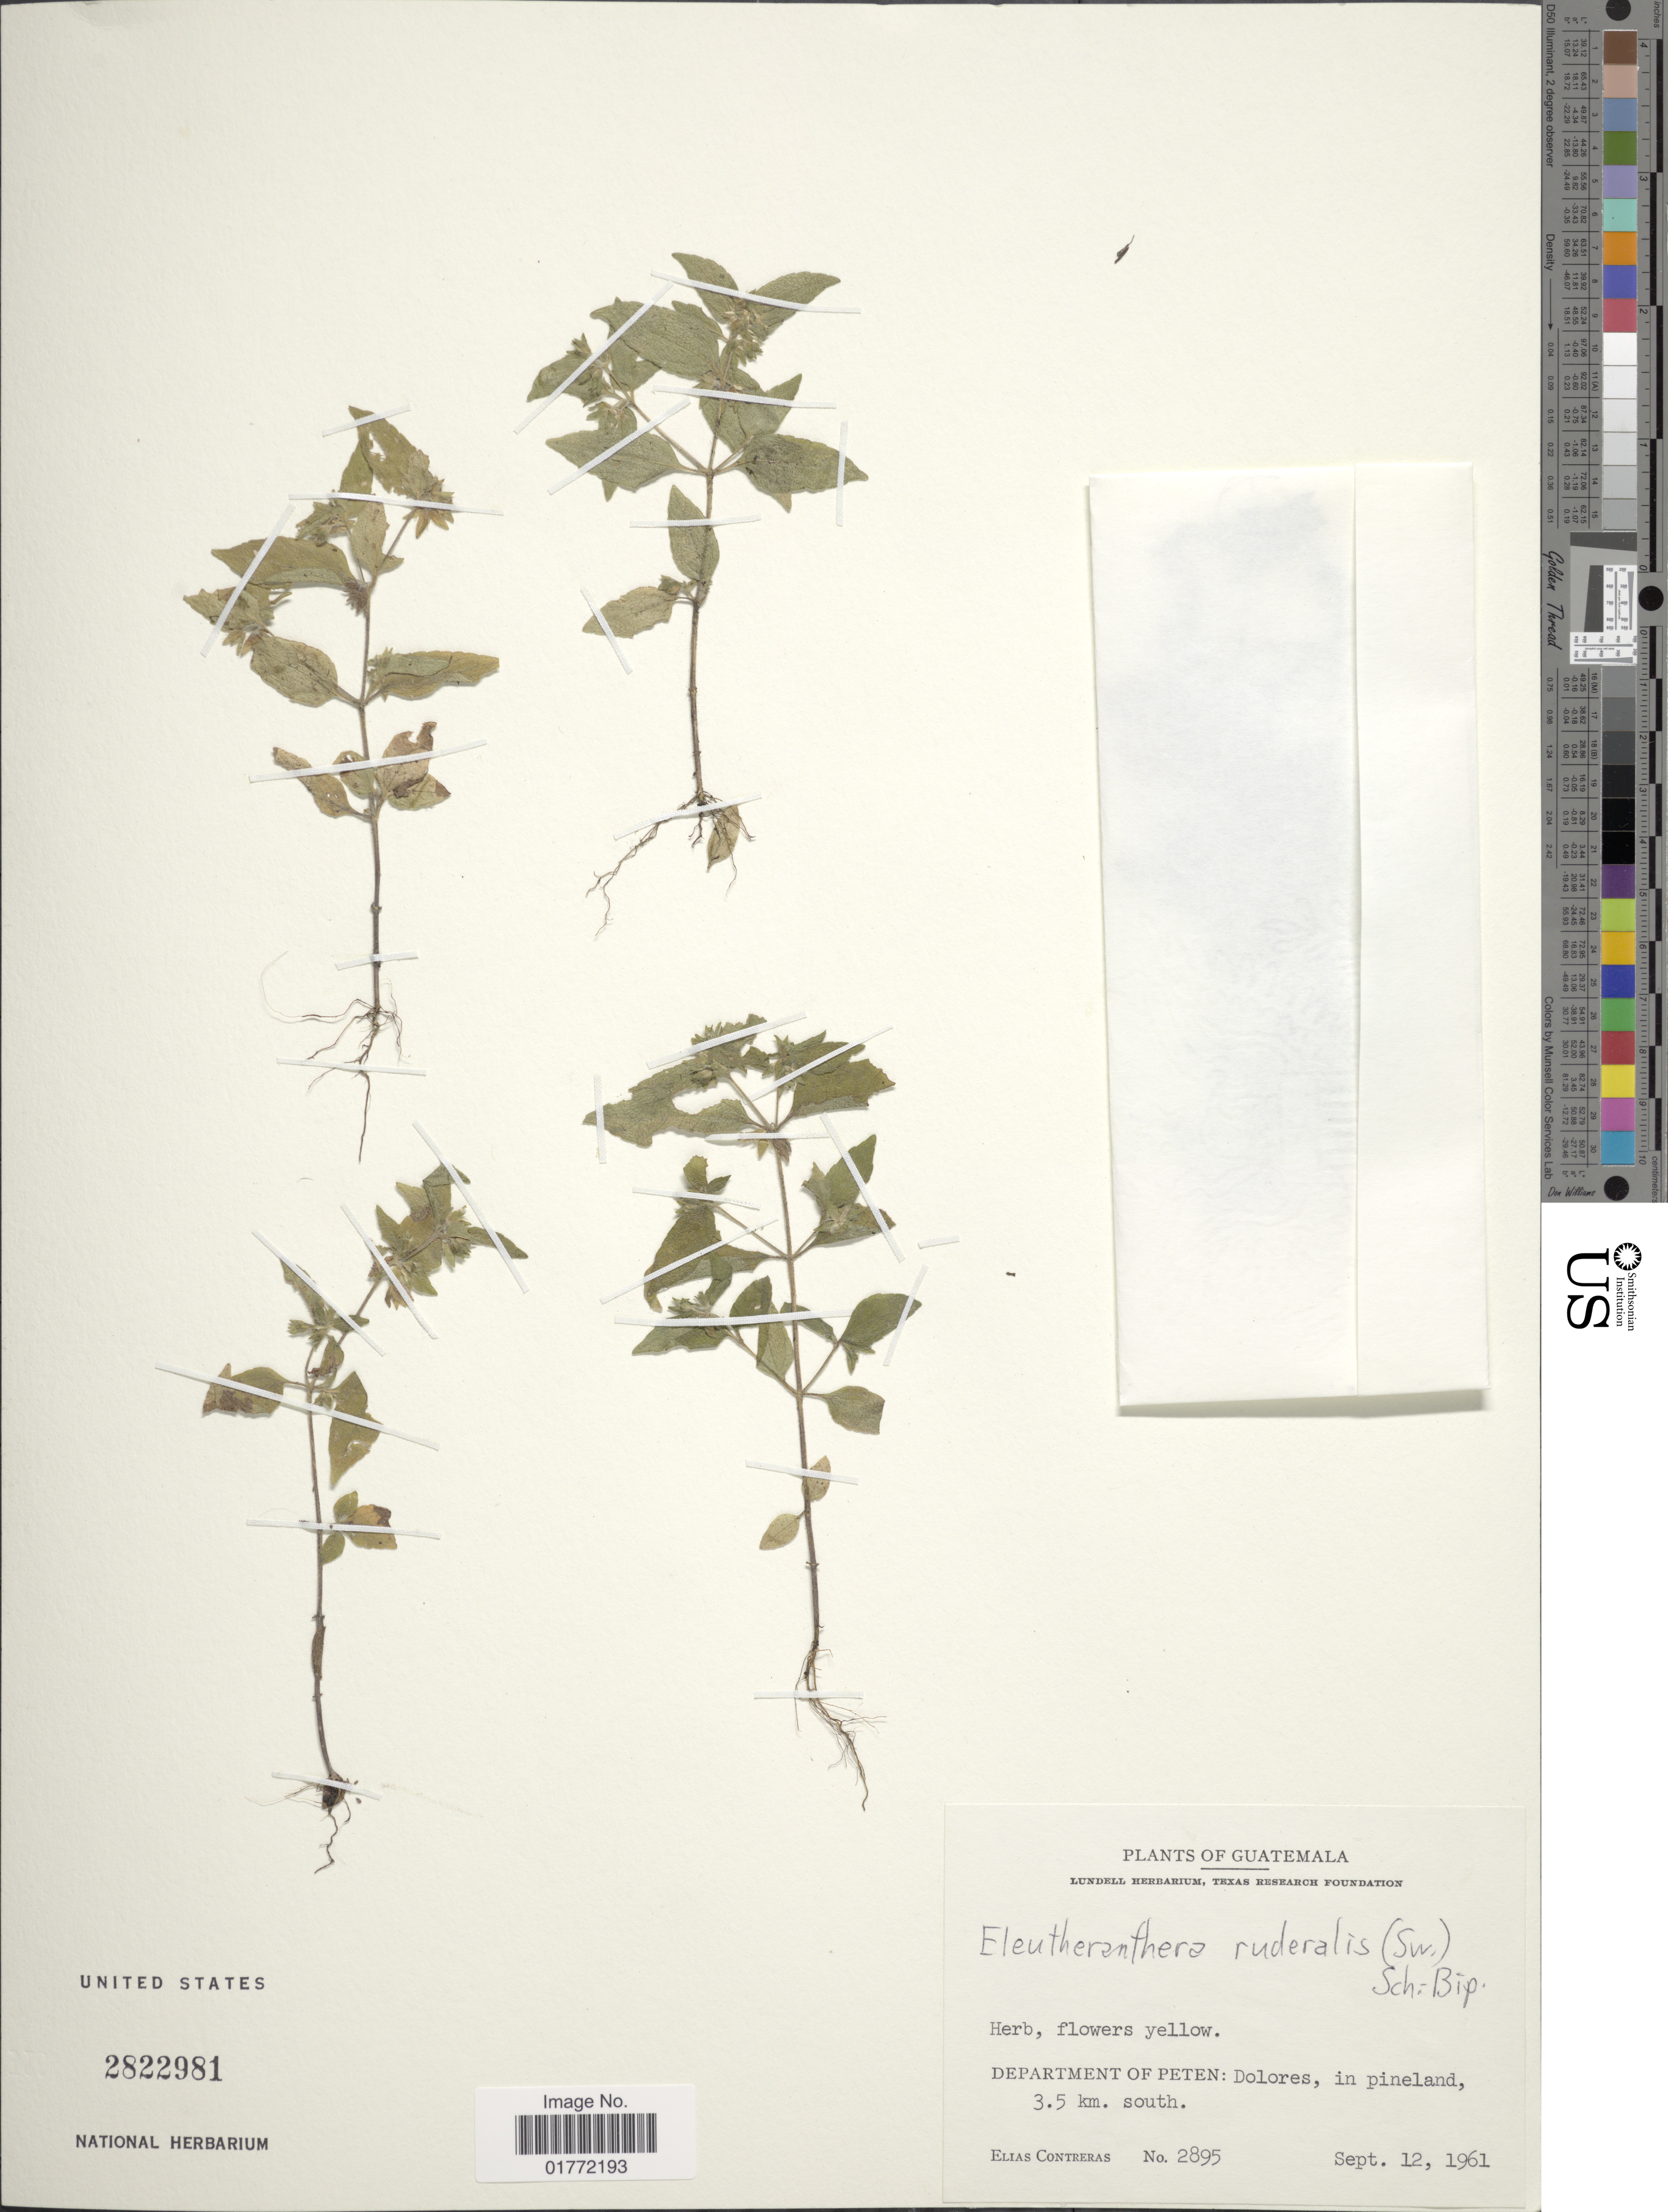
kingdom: Plantae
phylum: Tracheophyta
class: Magnoliopsida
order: Asterales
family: Asteraceae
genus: Eleutheranthera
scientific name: Eleutheranthera ruderalis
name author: (Sw.) Sch. Bip.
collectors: E. Contreras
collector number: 2895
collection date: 1961-09-12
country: Guatemala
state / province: El Petén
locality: Dolores, in pineland, 3.5 km. south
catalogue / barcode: US 2822981